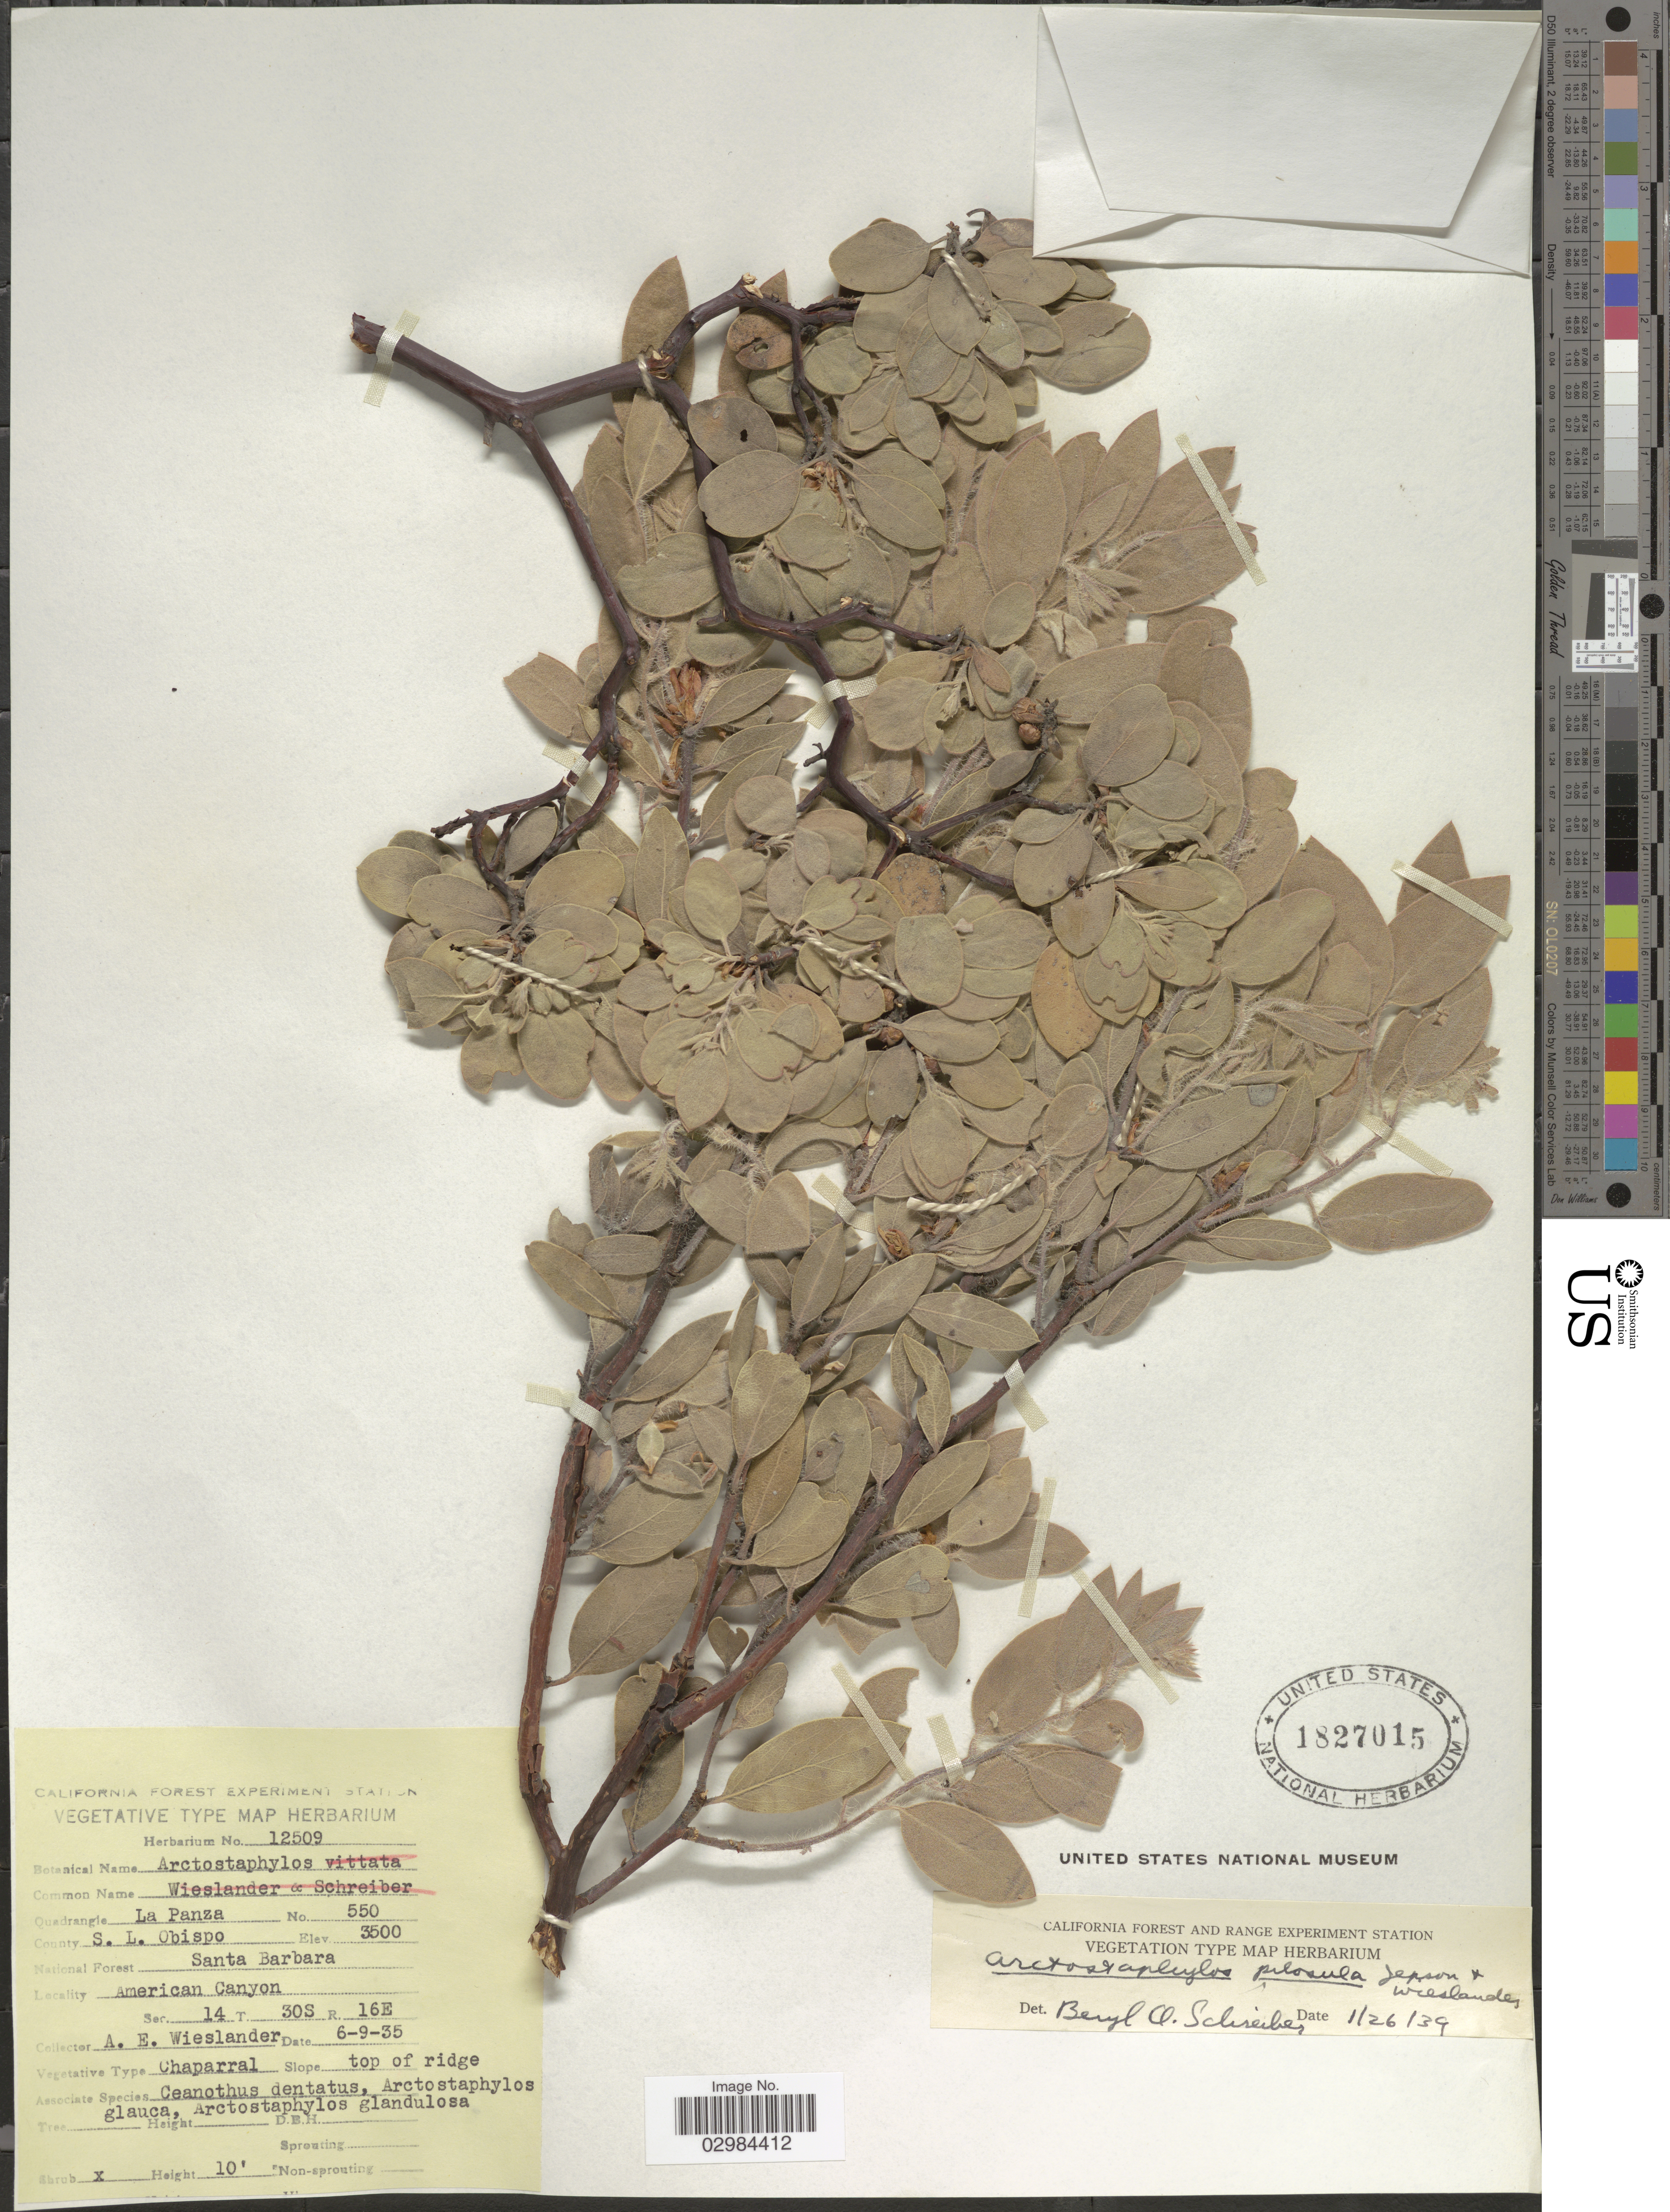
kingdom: Plantae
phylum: Tracheophyta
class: Magnoliopsida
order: Ericales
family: Ericaceae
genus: Arctostaphylos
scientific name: Arctostaphylos pilosula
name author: Jeps. & Wiesl.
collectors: A. E. Wieslander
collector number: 550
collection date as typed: Transcribed d/m/y: 9/6/35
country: United States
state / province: California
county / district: San Luis Obispo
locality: Quedrange La Panza, County S.L. Obispo, National Forest Santa Barbara, American Canyon. Sec 14 T30S R16E.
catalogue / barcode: US 1827015